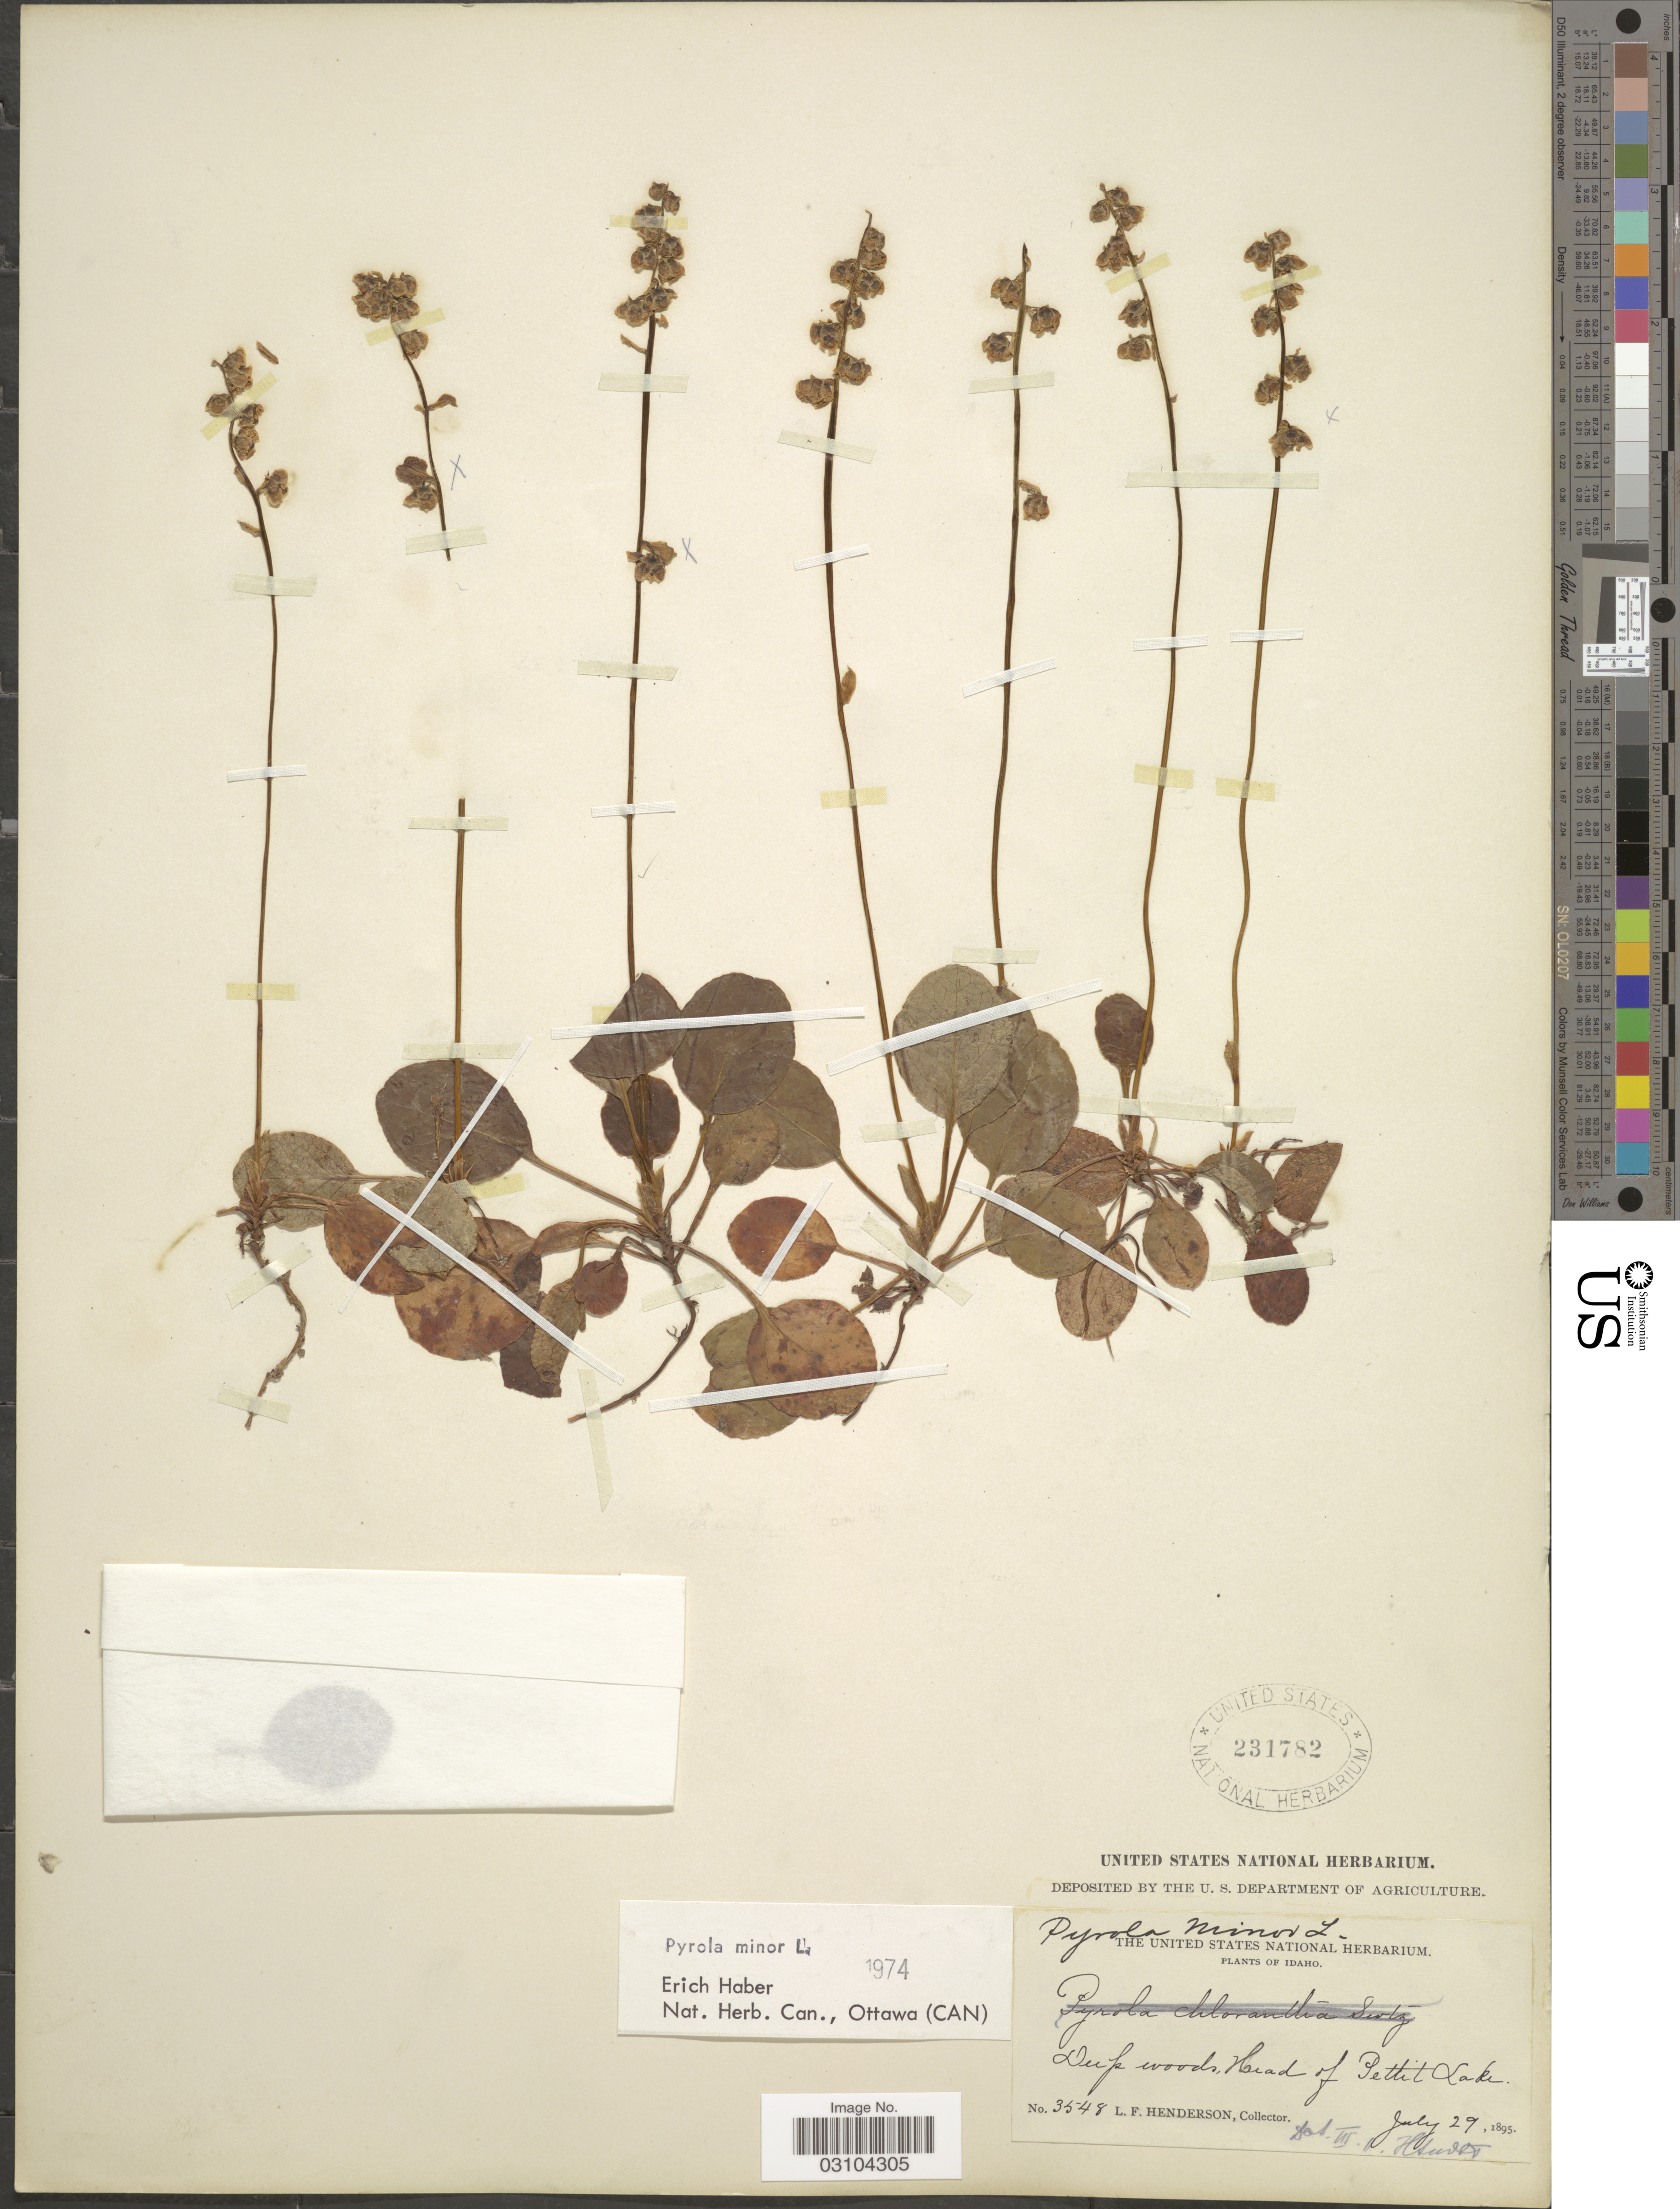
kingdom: Plantae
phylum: Tracheophyta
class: Magnoliopsida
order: Ericales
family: Ericaceae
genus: Pyrola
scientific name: Pyrola minor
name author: L.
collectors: L. Henderson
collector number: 3548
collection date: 1895-07-29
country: United States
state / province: Idaho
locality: Deep woods, Head of Pettit Lake.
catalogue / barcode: US 231782